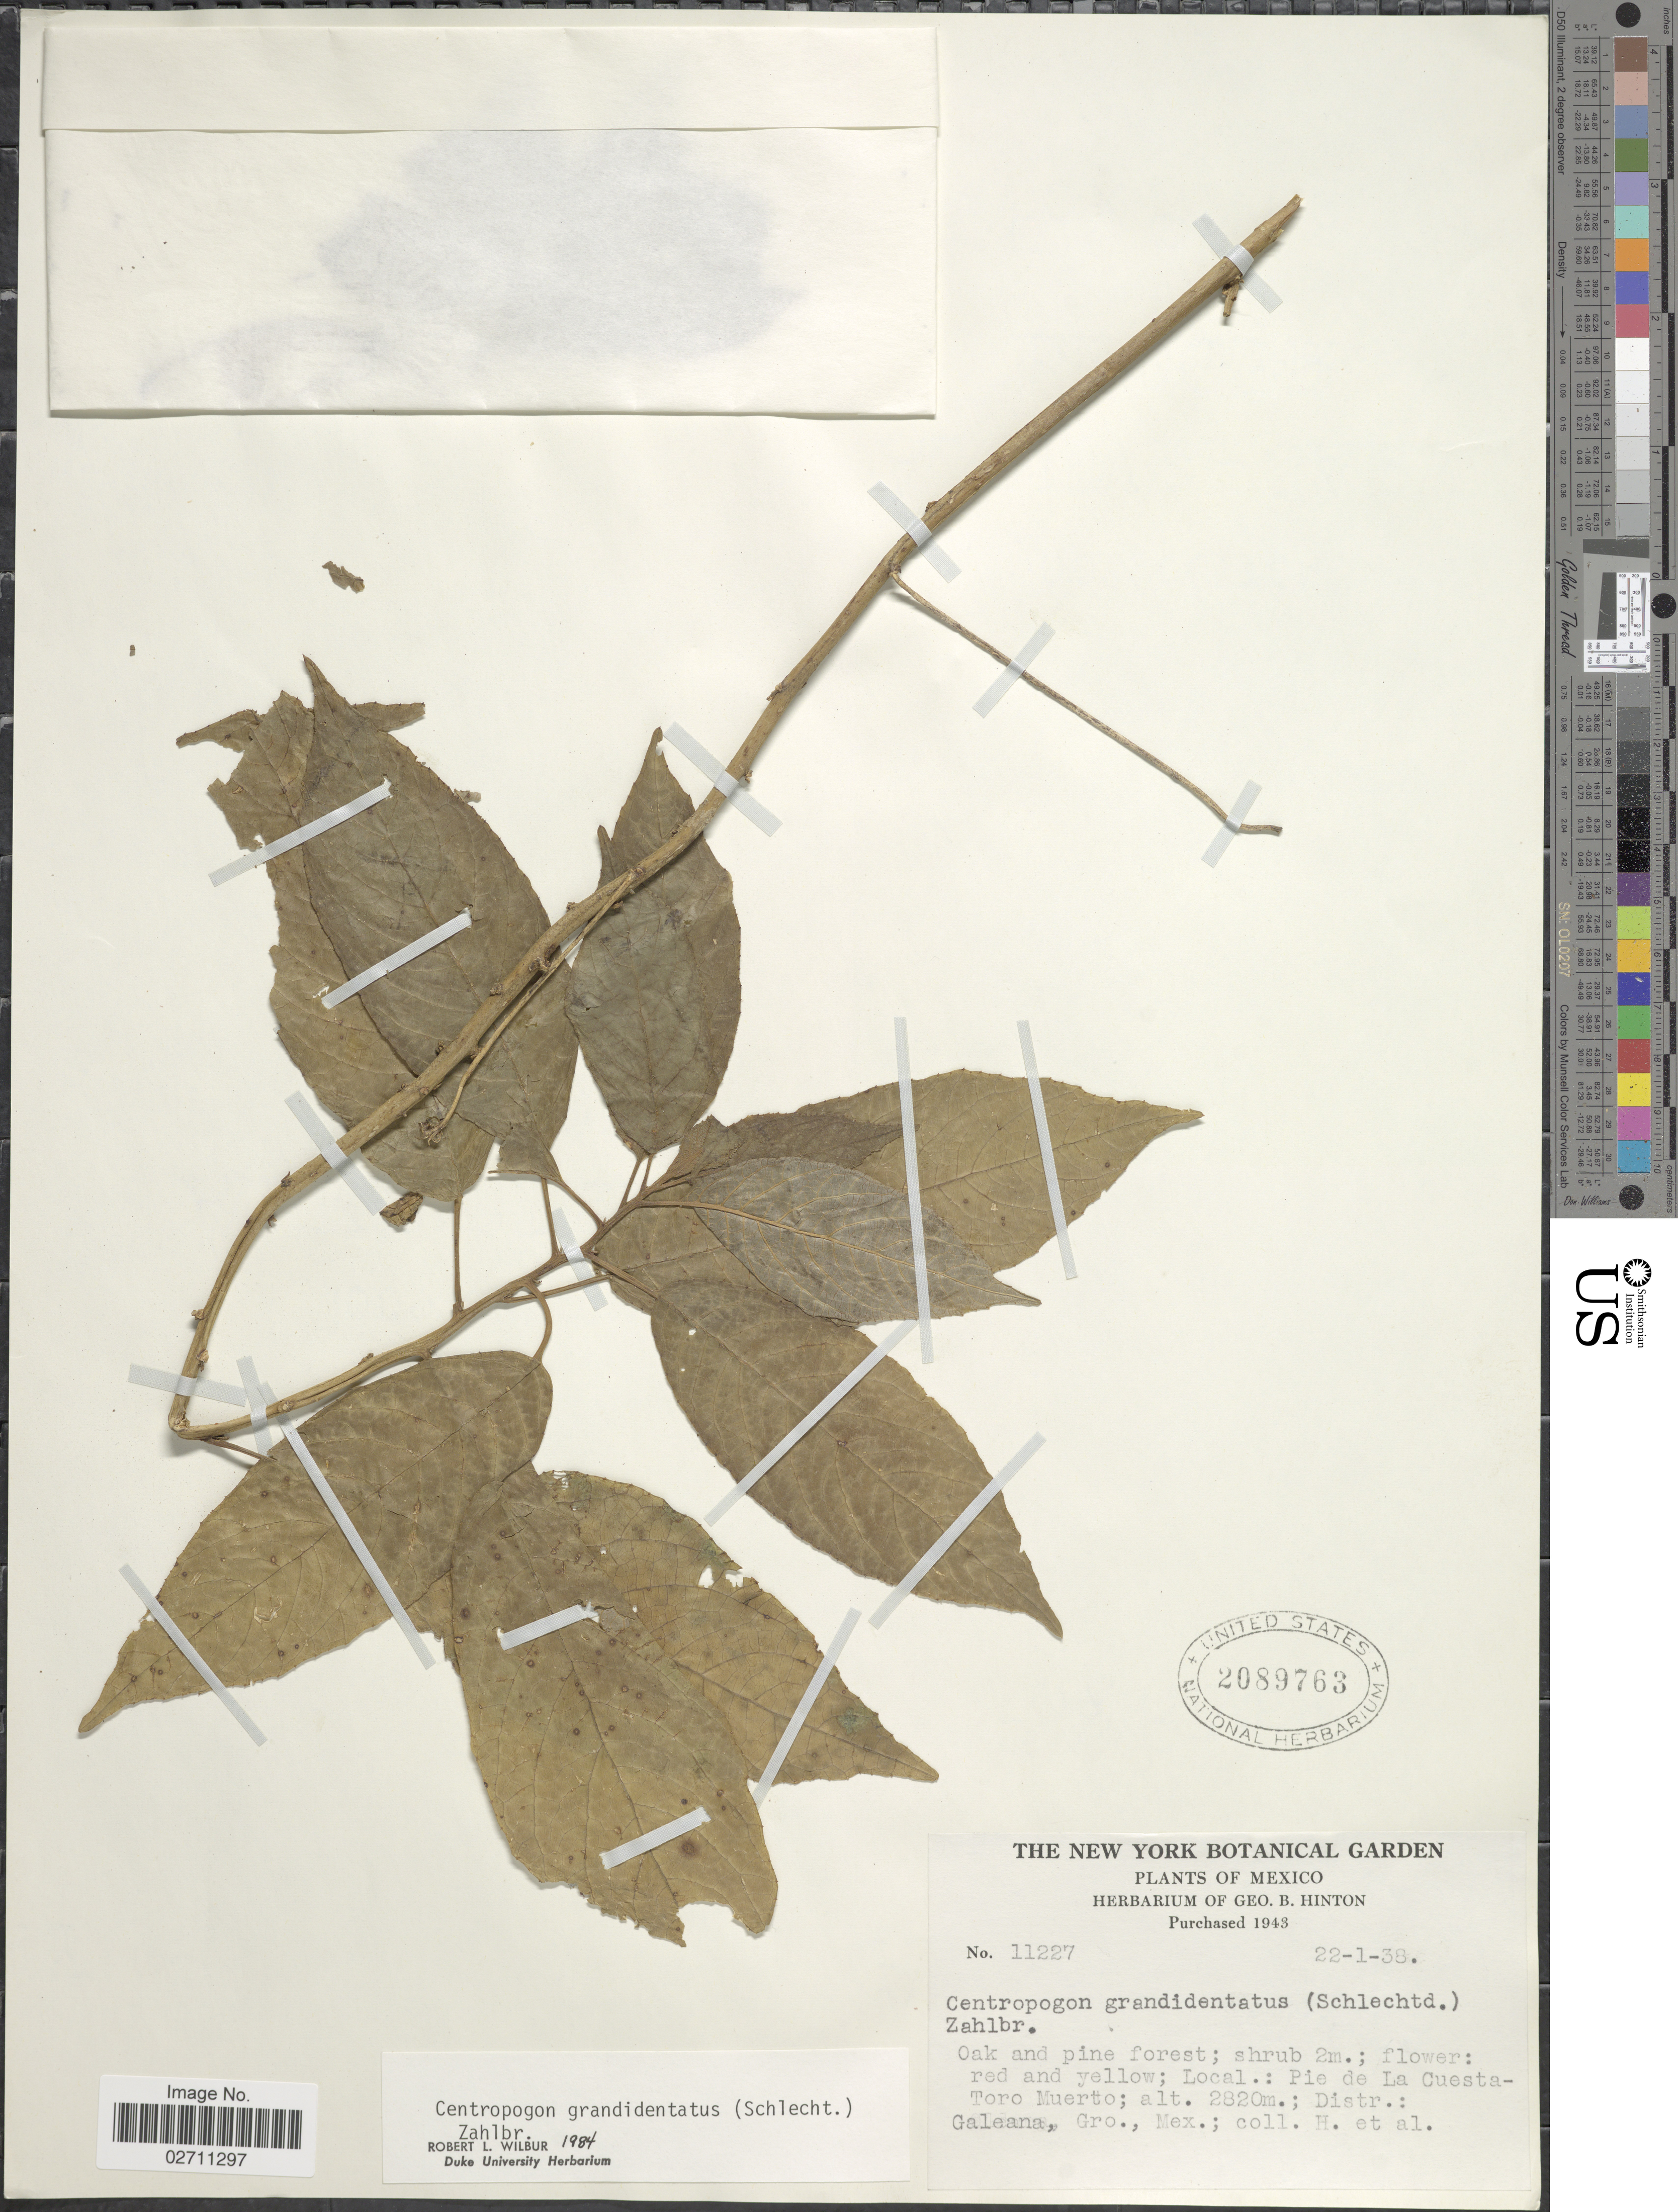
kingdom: Plantae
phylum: Tracheophyta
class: Magnoliopsida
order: Asterales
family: Campanulaceae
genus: Centropogon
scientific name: Centropogon grandidentatus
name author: (Schltdl.) Zahlbr.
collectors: G. B. Hinton & et al.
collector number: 11227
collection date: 1938-01-22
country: Mexico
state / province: Guerrero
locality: Pie de la Cuesta-Toro Muerte, Distr.: Galeana.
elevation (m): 2820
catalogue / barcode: US 2089763